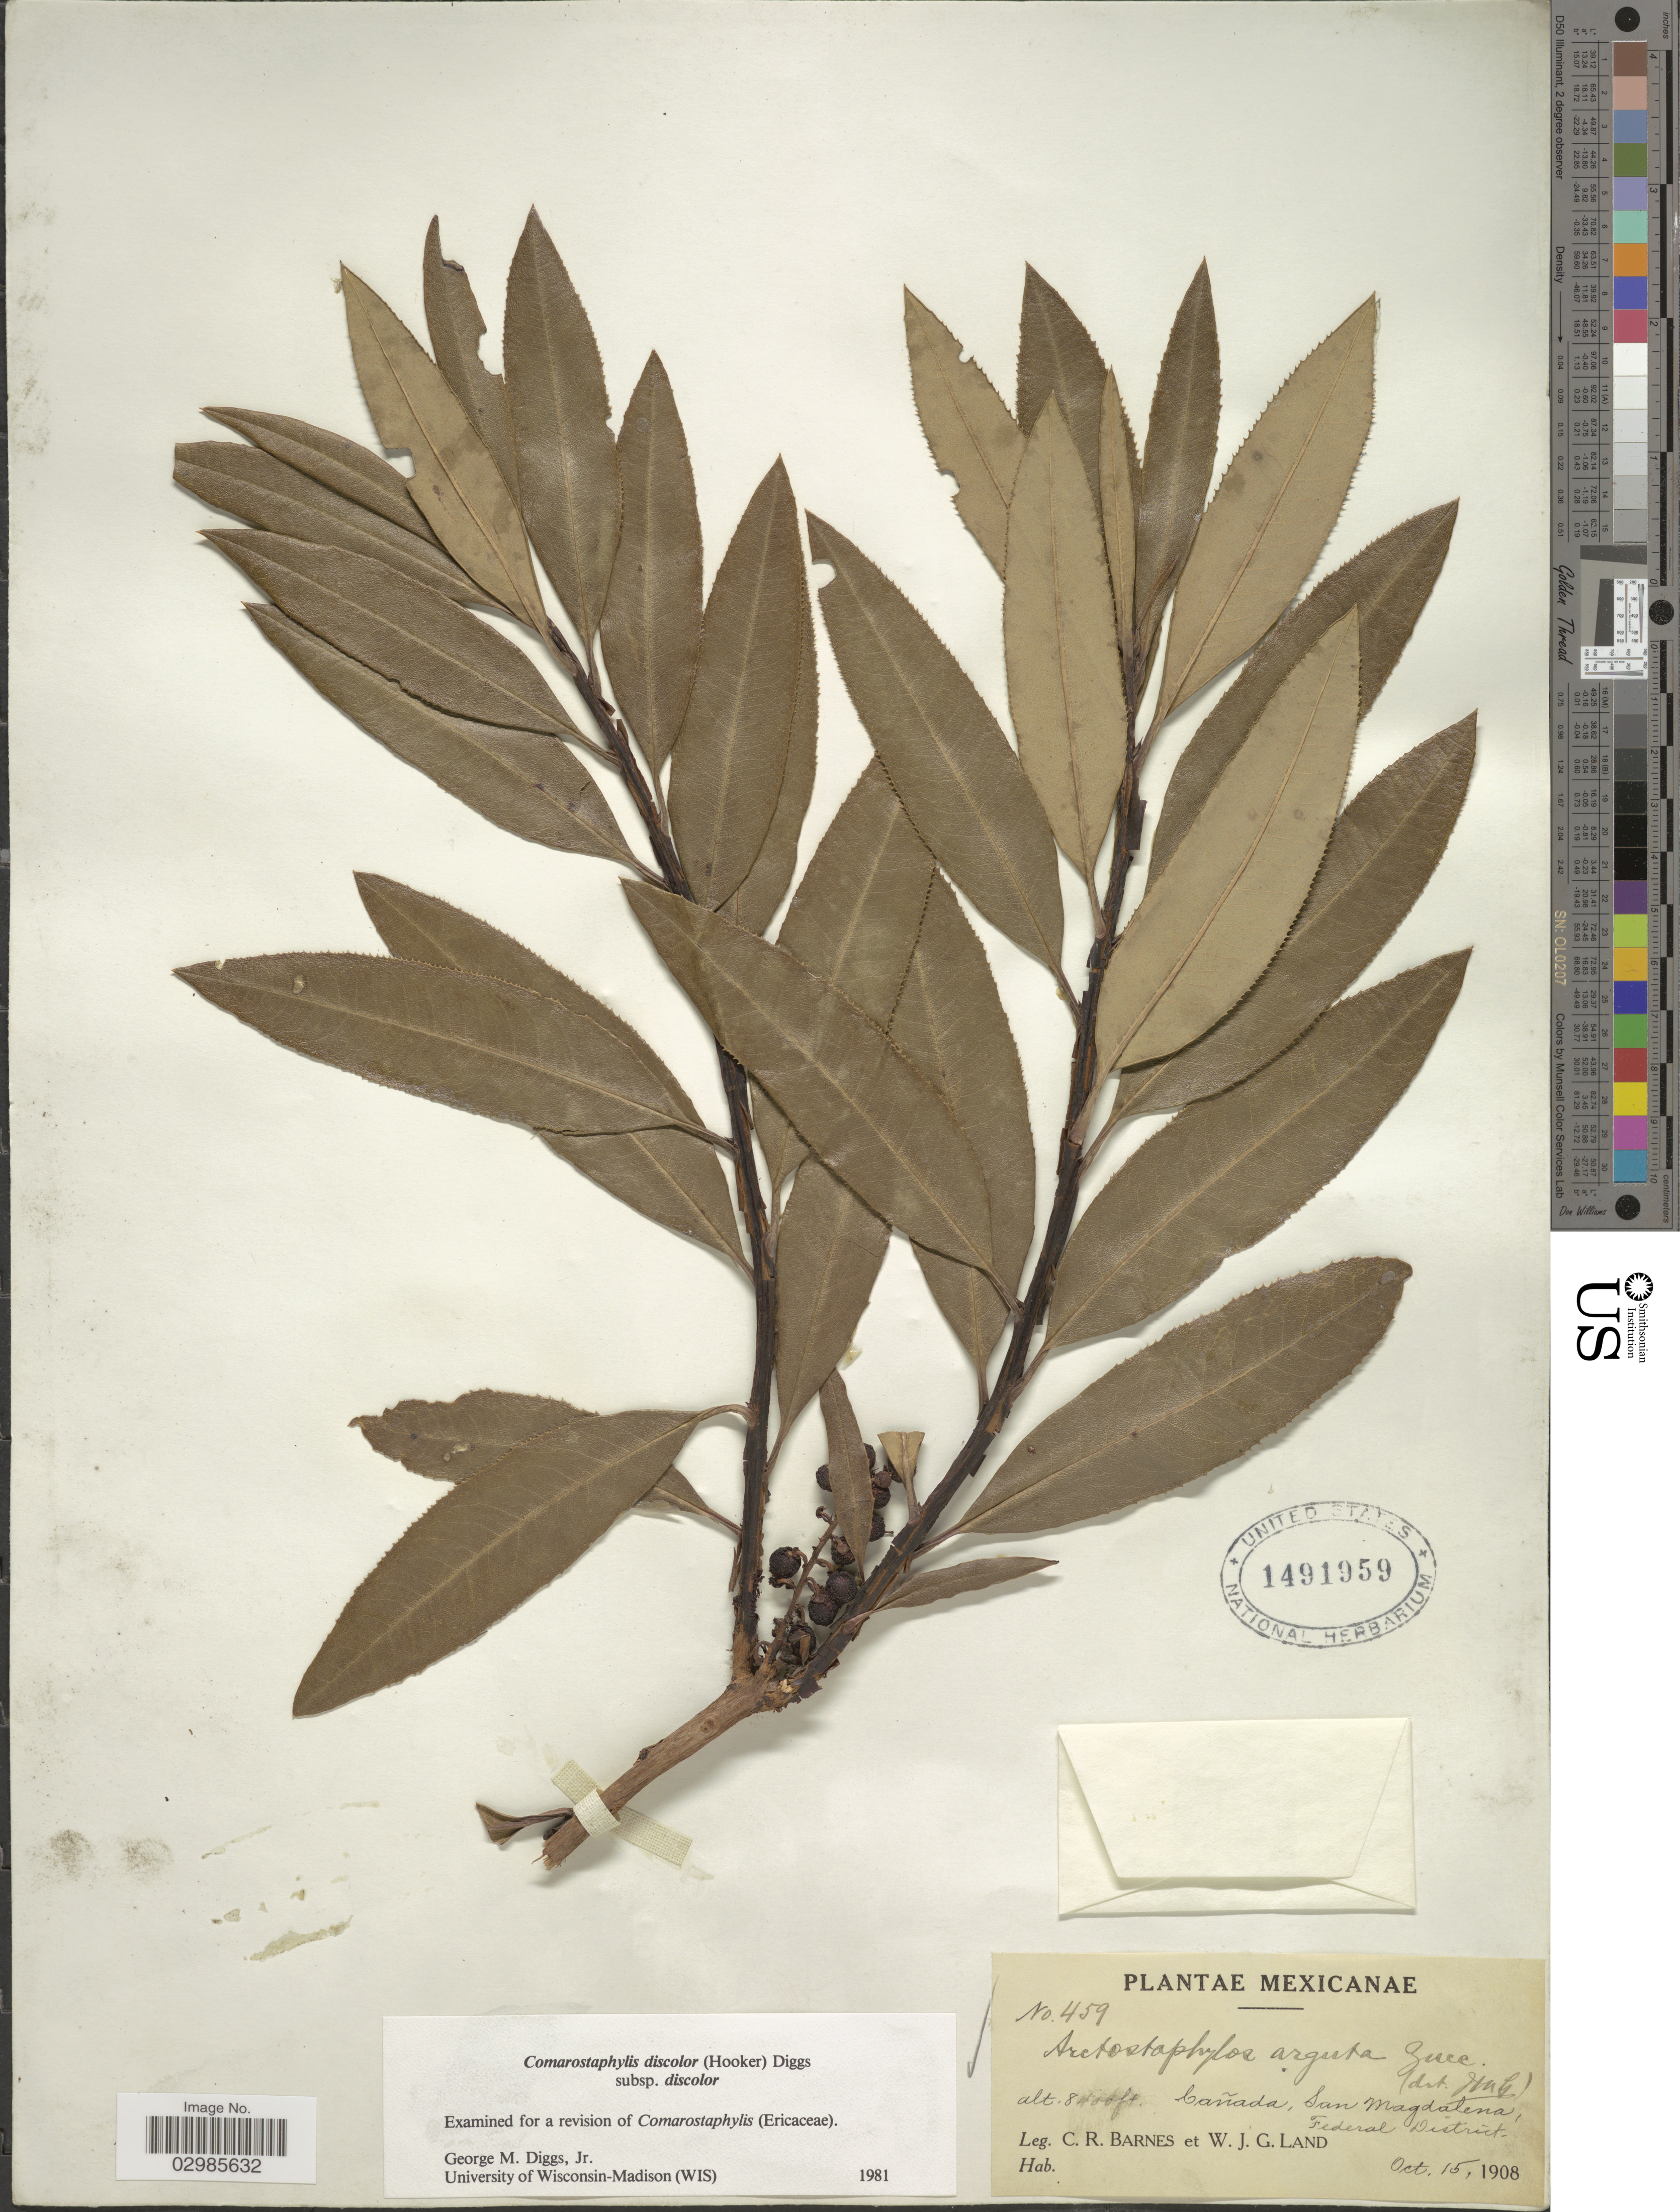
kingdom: Plantae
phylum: Tracheophyta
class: Magnoliopsida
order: Ericales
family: Ericaceae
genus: Comarostaphylis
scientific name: Comarostaphylis discolor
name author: (Hook.) Diggs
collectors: C. R. Barnes & W. J. G. Land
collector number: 459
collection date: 1908-10-15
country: Mexico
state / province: Distrito Federal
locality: Cañada, San Magdalena, Federal District.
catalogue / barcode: US 1491959